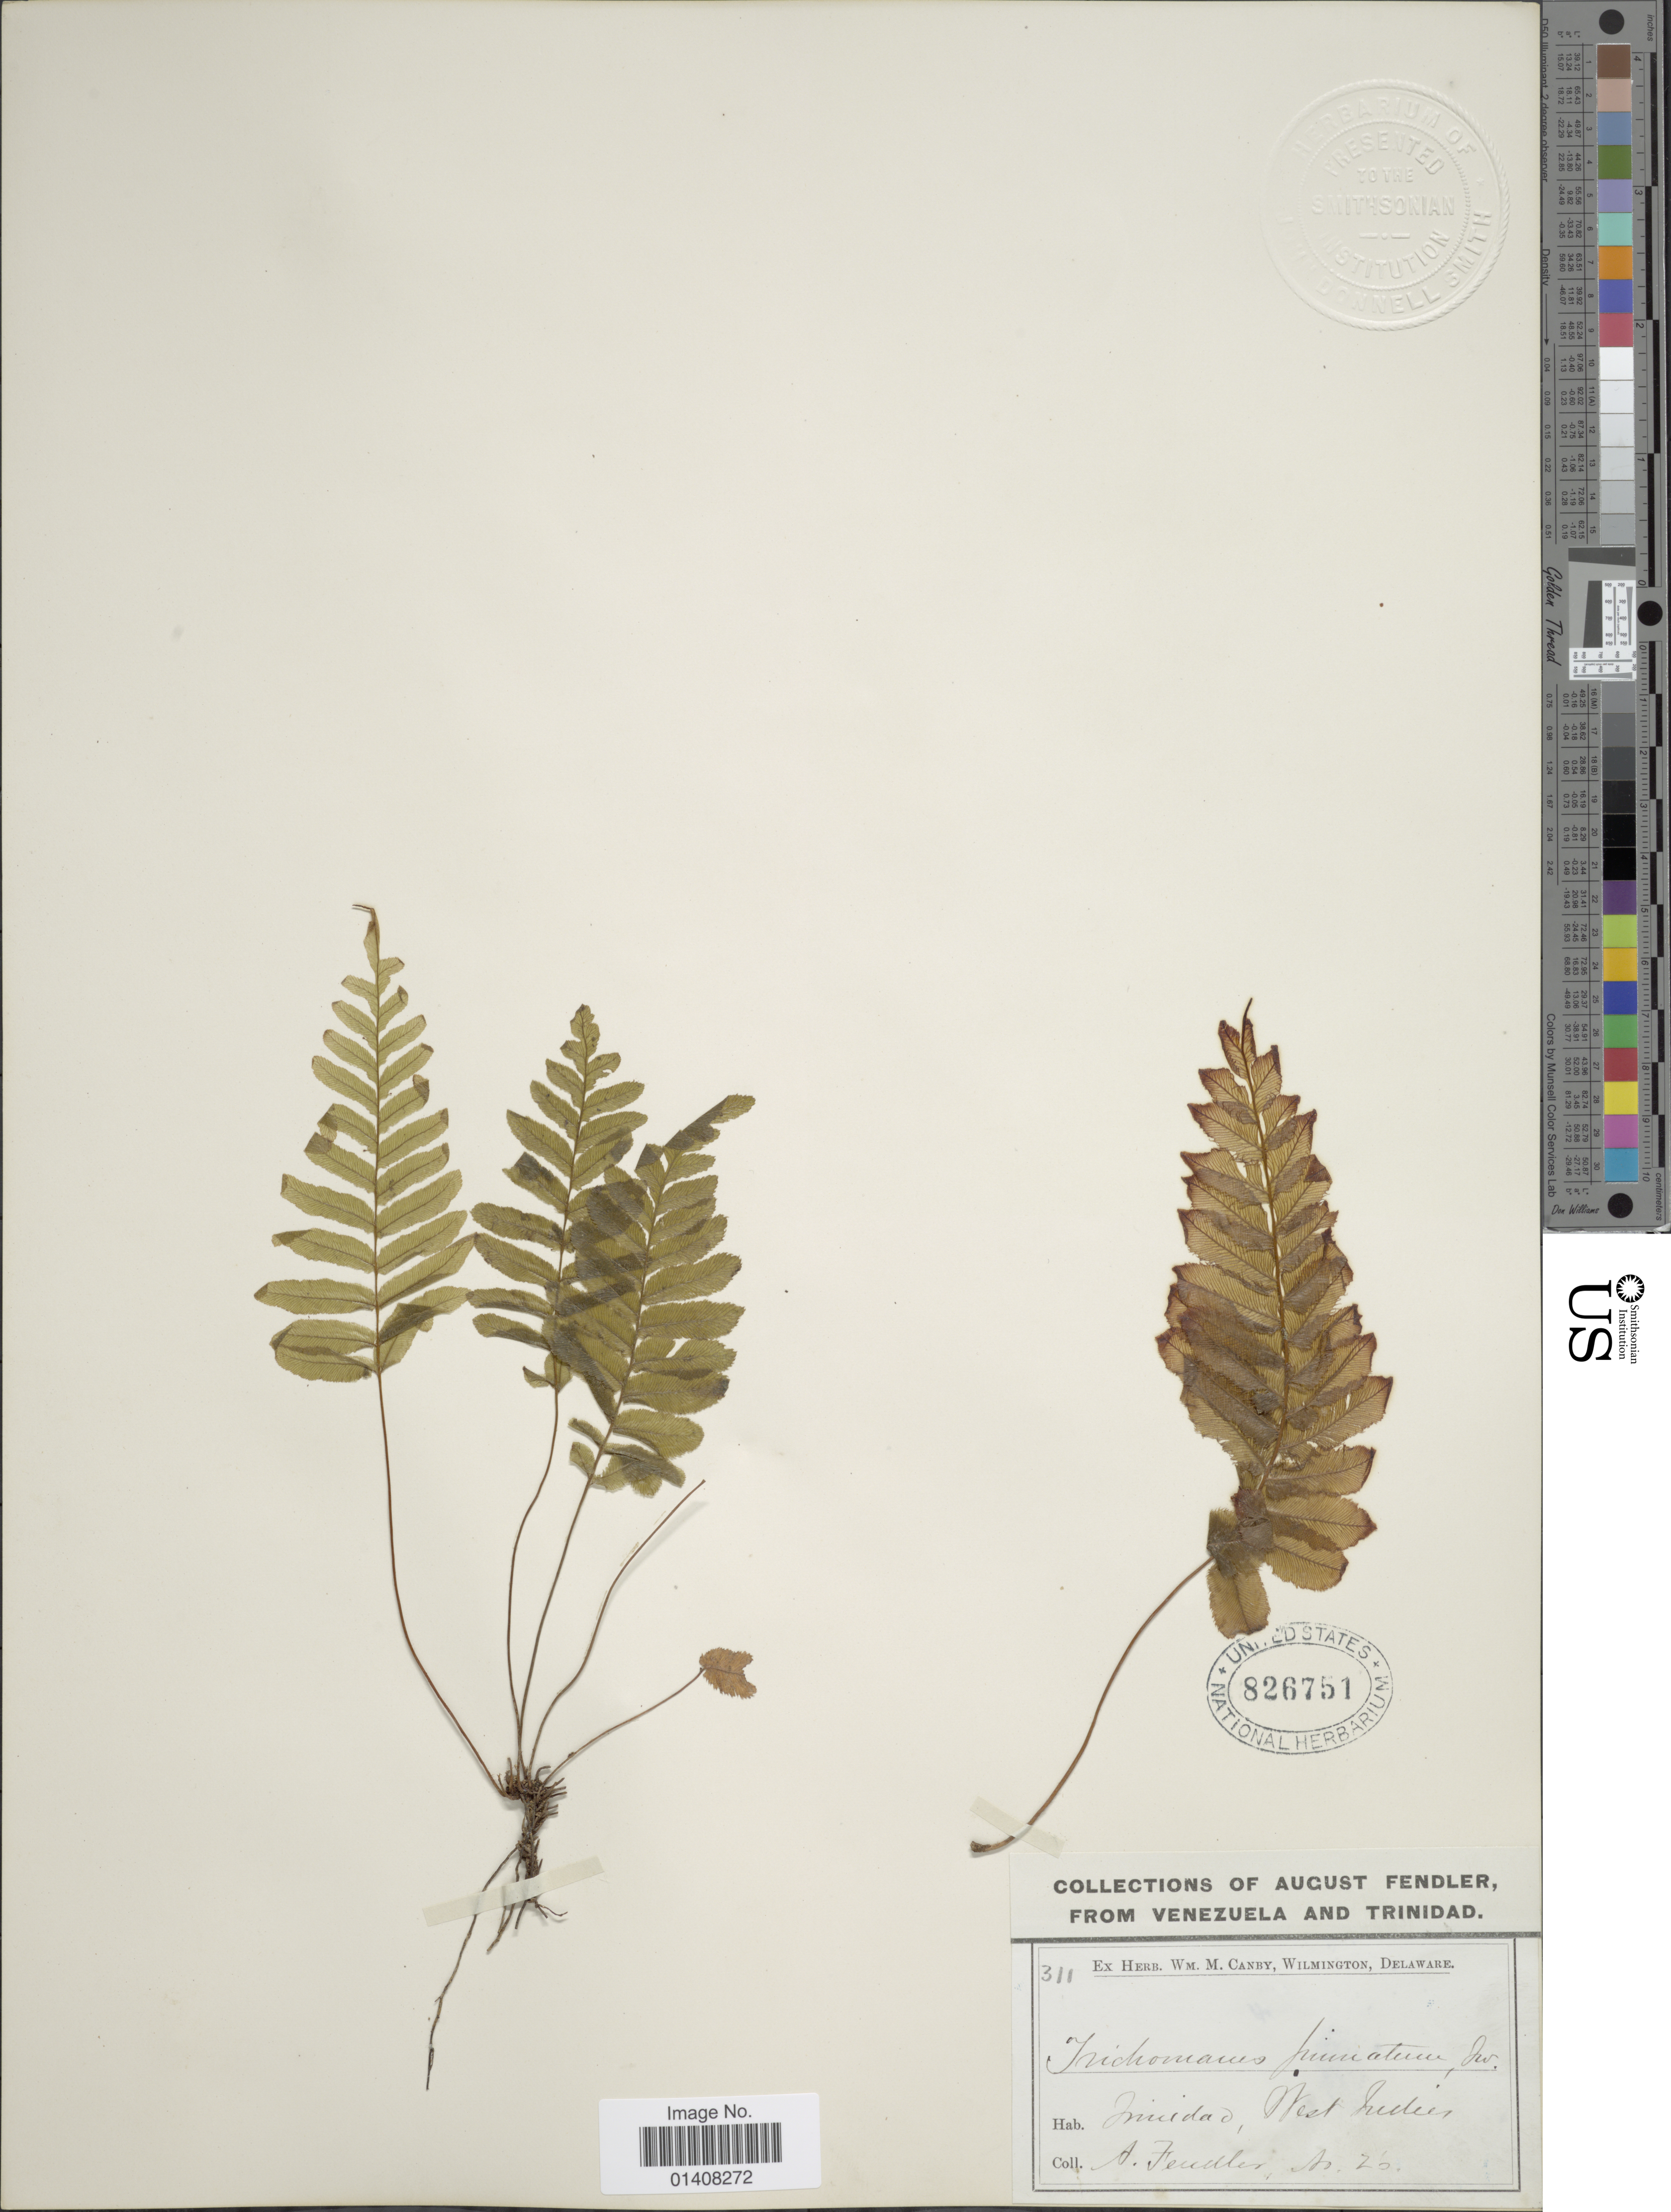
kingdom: Plantae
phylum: Tracheophyta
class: Polypodiopsida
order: Hymenophyllales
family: Hymenophyllaceae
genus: Trichomanes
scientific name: Trichomanes pinnatum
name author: Hedw.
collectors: A. Fendler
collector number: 26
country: Trinidad and Tobago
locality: Trinidad, West Indies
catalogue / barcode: US 826751